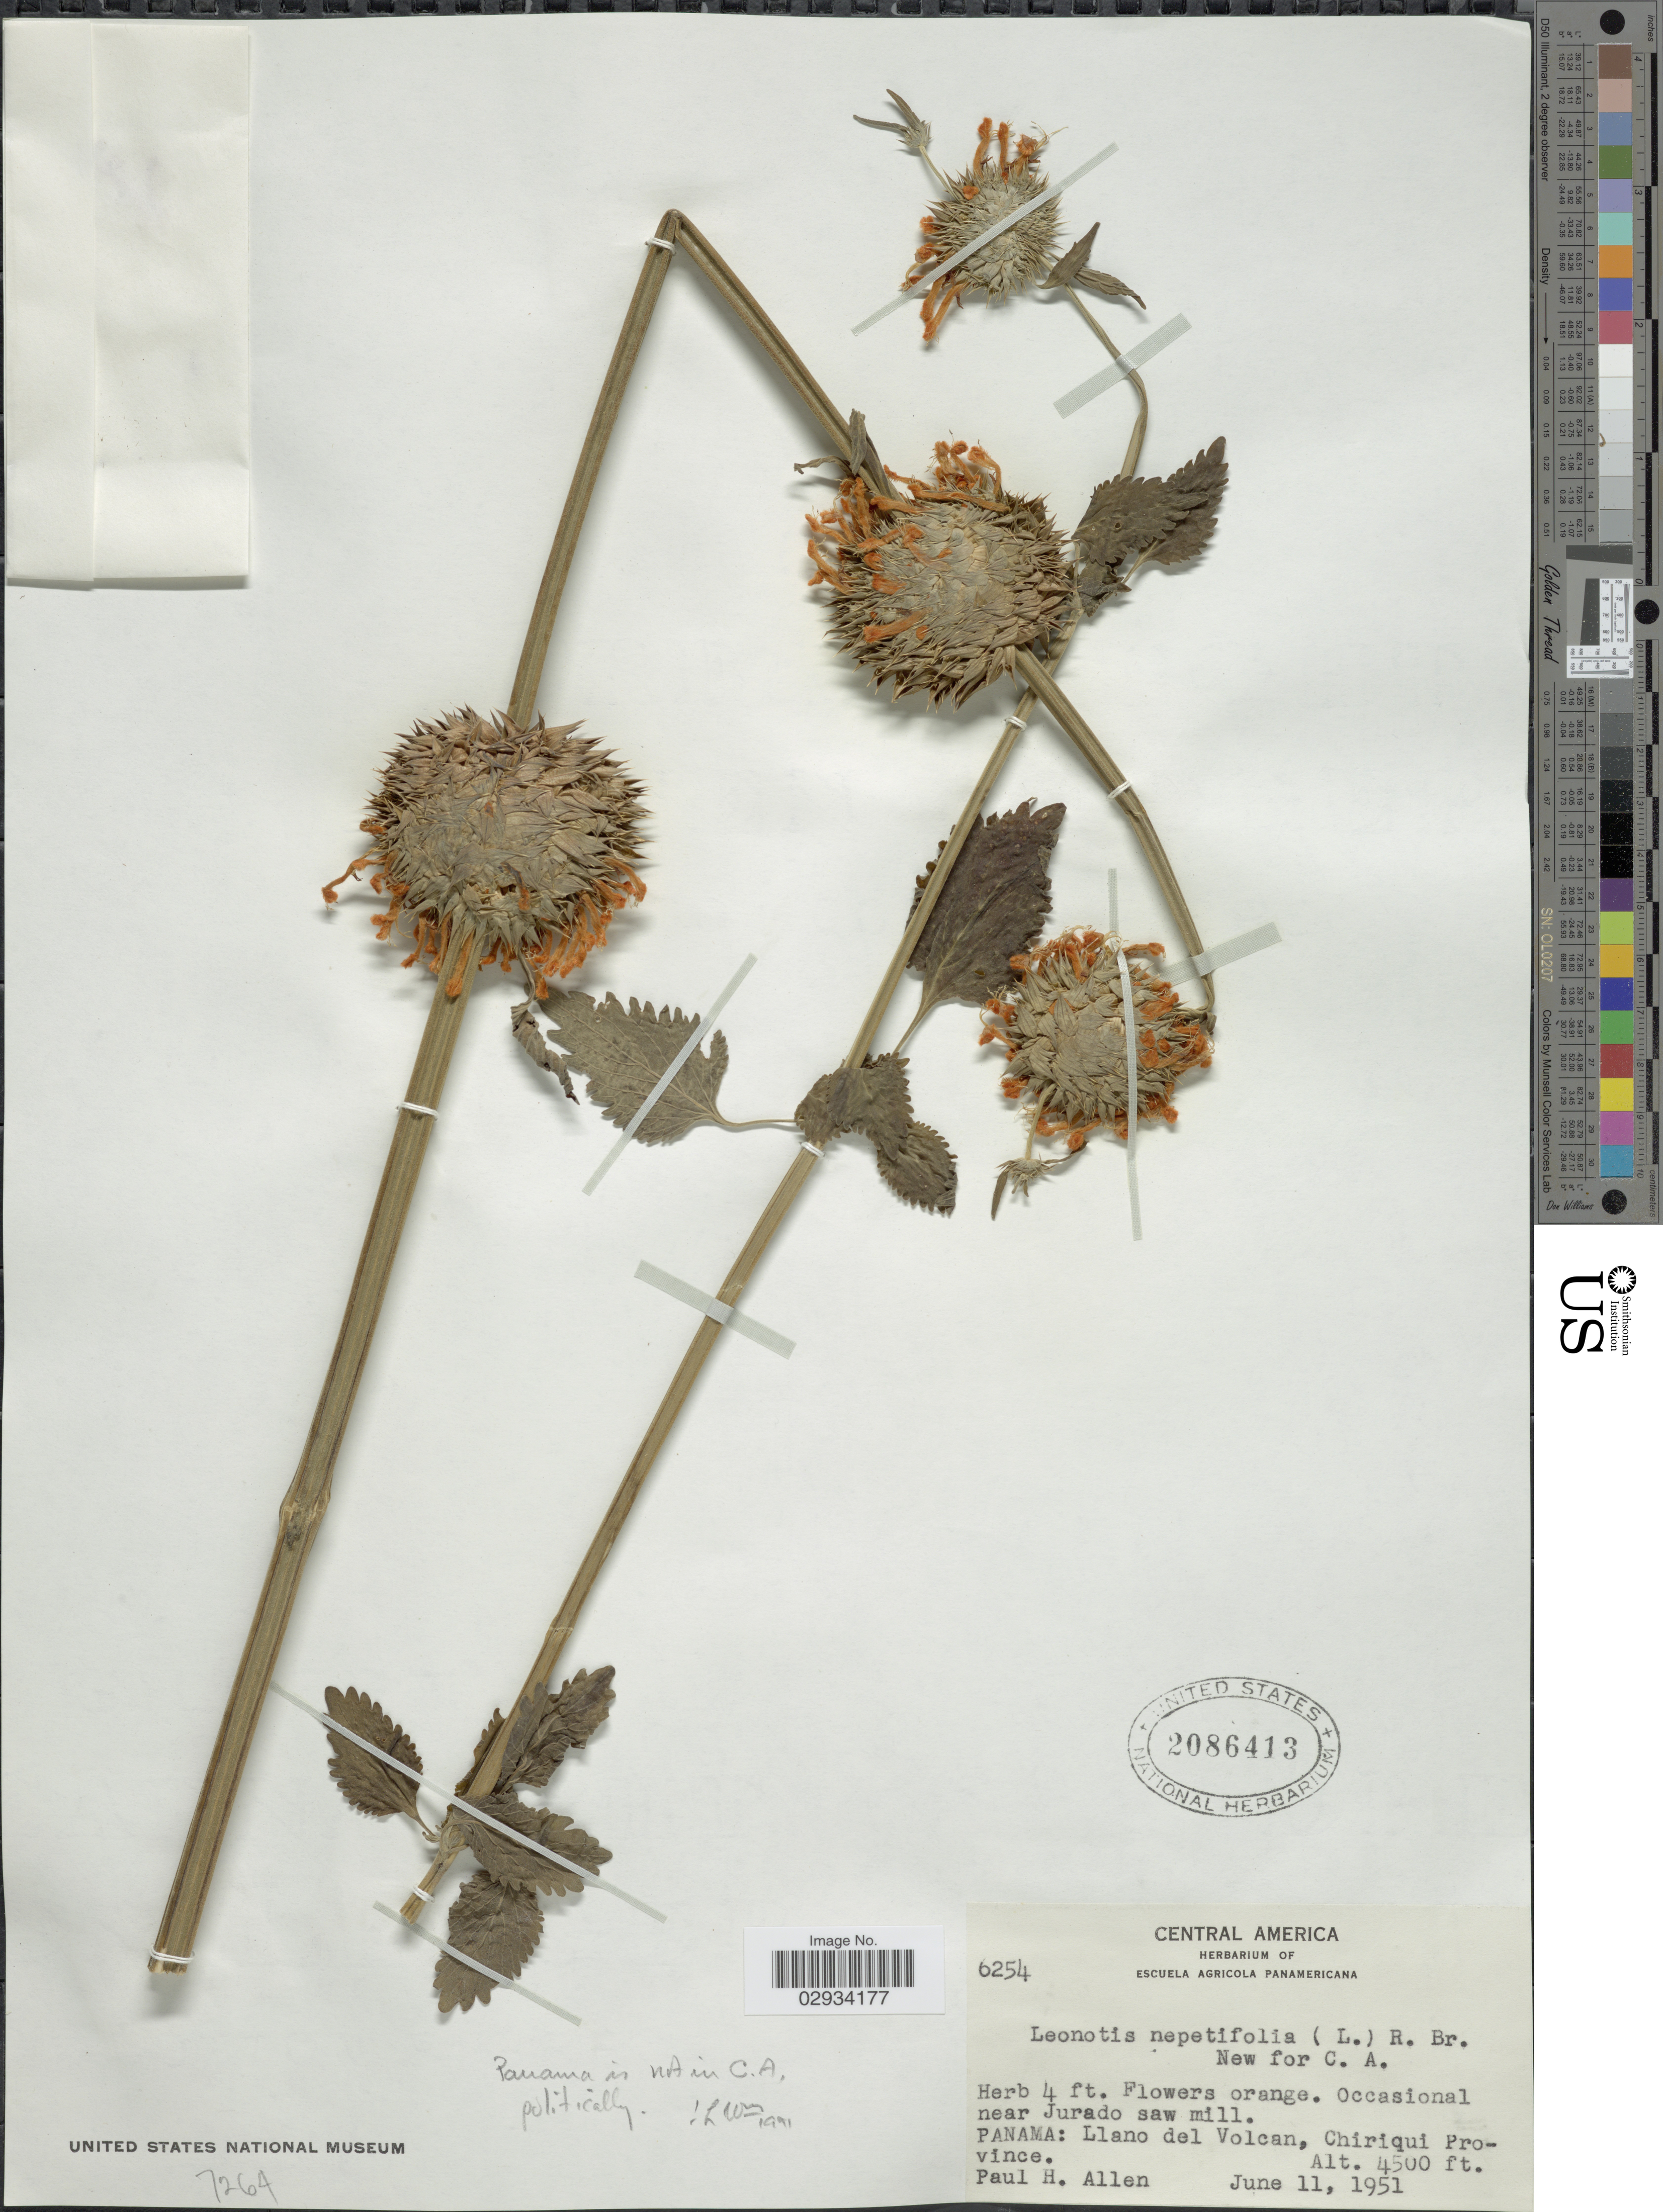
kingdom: Plantae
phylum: Tracheophyta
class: Magnoliopsida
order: Lamiales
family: Lamiaceae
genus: Leonotis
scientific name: Leonotis nepetifolia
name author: (L.) R. Br.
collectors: P. H. Allen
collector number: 6254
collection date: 1951-06-11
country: Panama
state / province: Chiriqui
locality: Near Jurado saw mill. Llano del Volcan.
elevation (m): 1372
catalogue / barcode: US 2086413